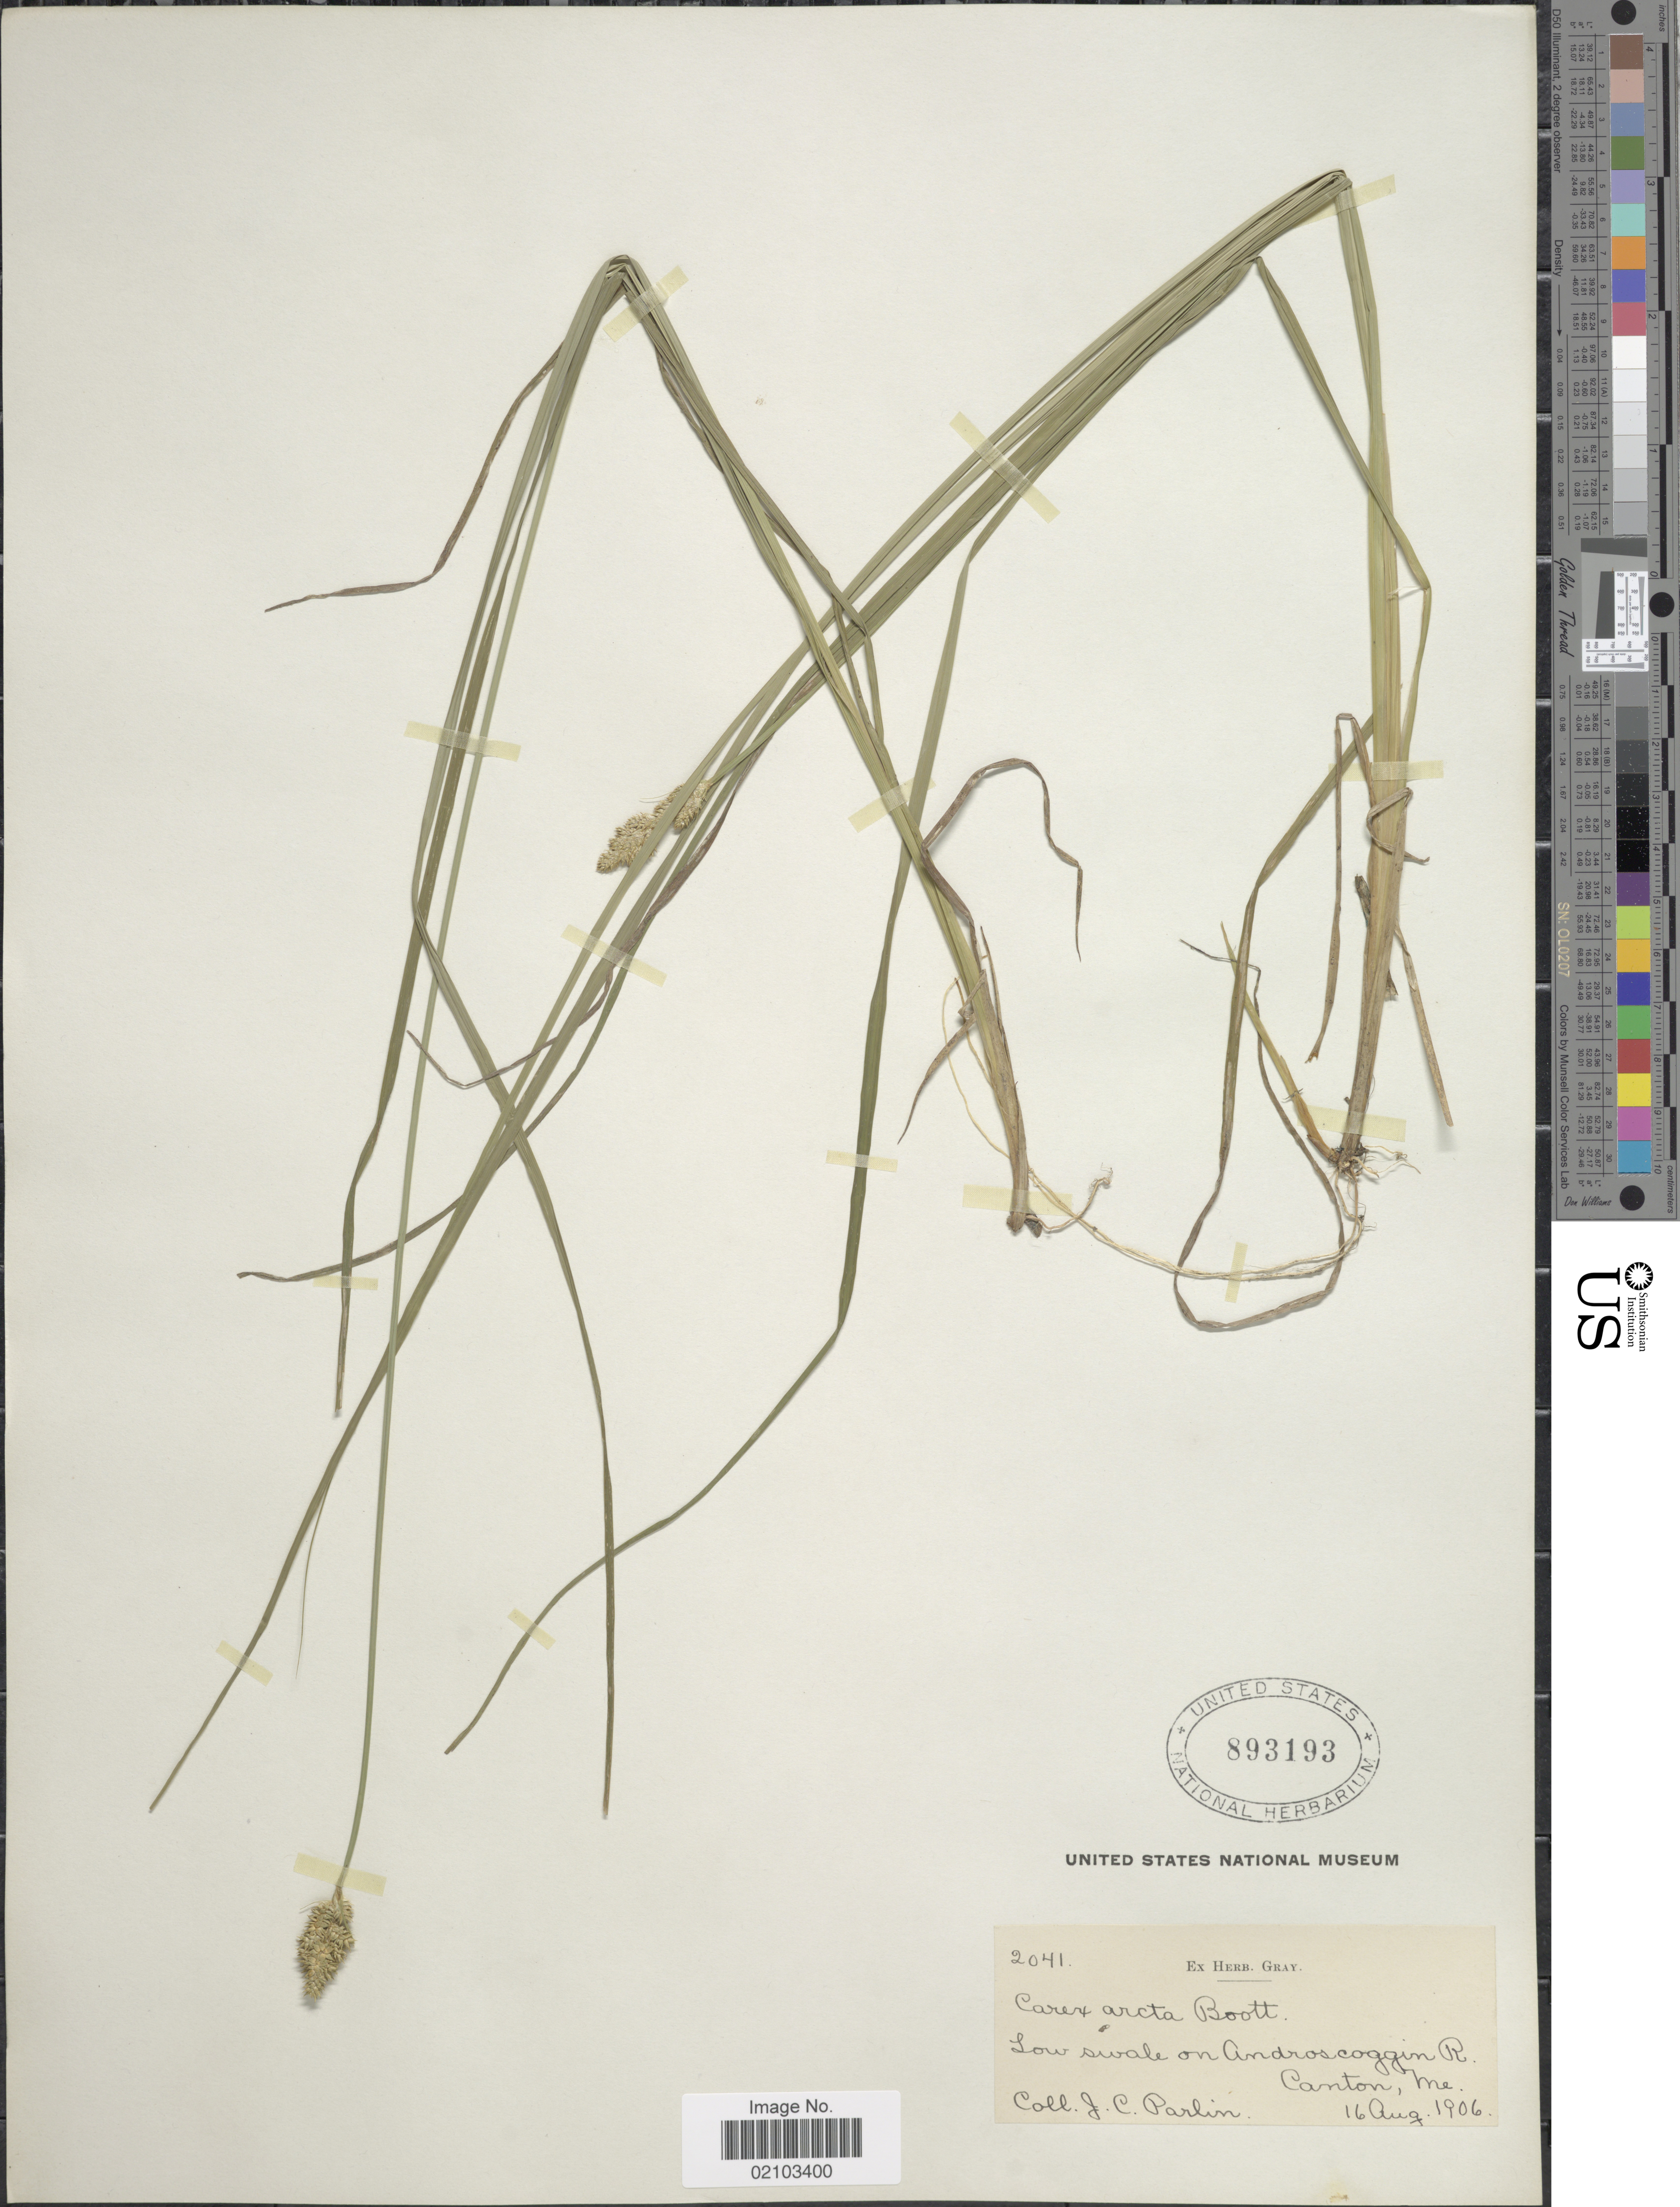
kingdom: Plantae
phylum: Tracheophyta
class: Liliopsida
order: Poales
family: Cyperaceae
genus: Carex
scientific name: Carex arcta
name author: Boott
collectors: J. Parlin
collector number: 2041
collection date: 1906-08-16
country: United States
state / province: Maine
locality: Low swale on Andros coggin R. Canton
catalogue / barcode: US 893193